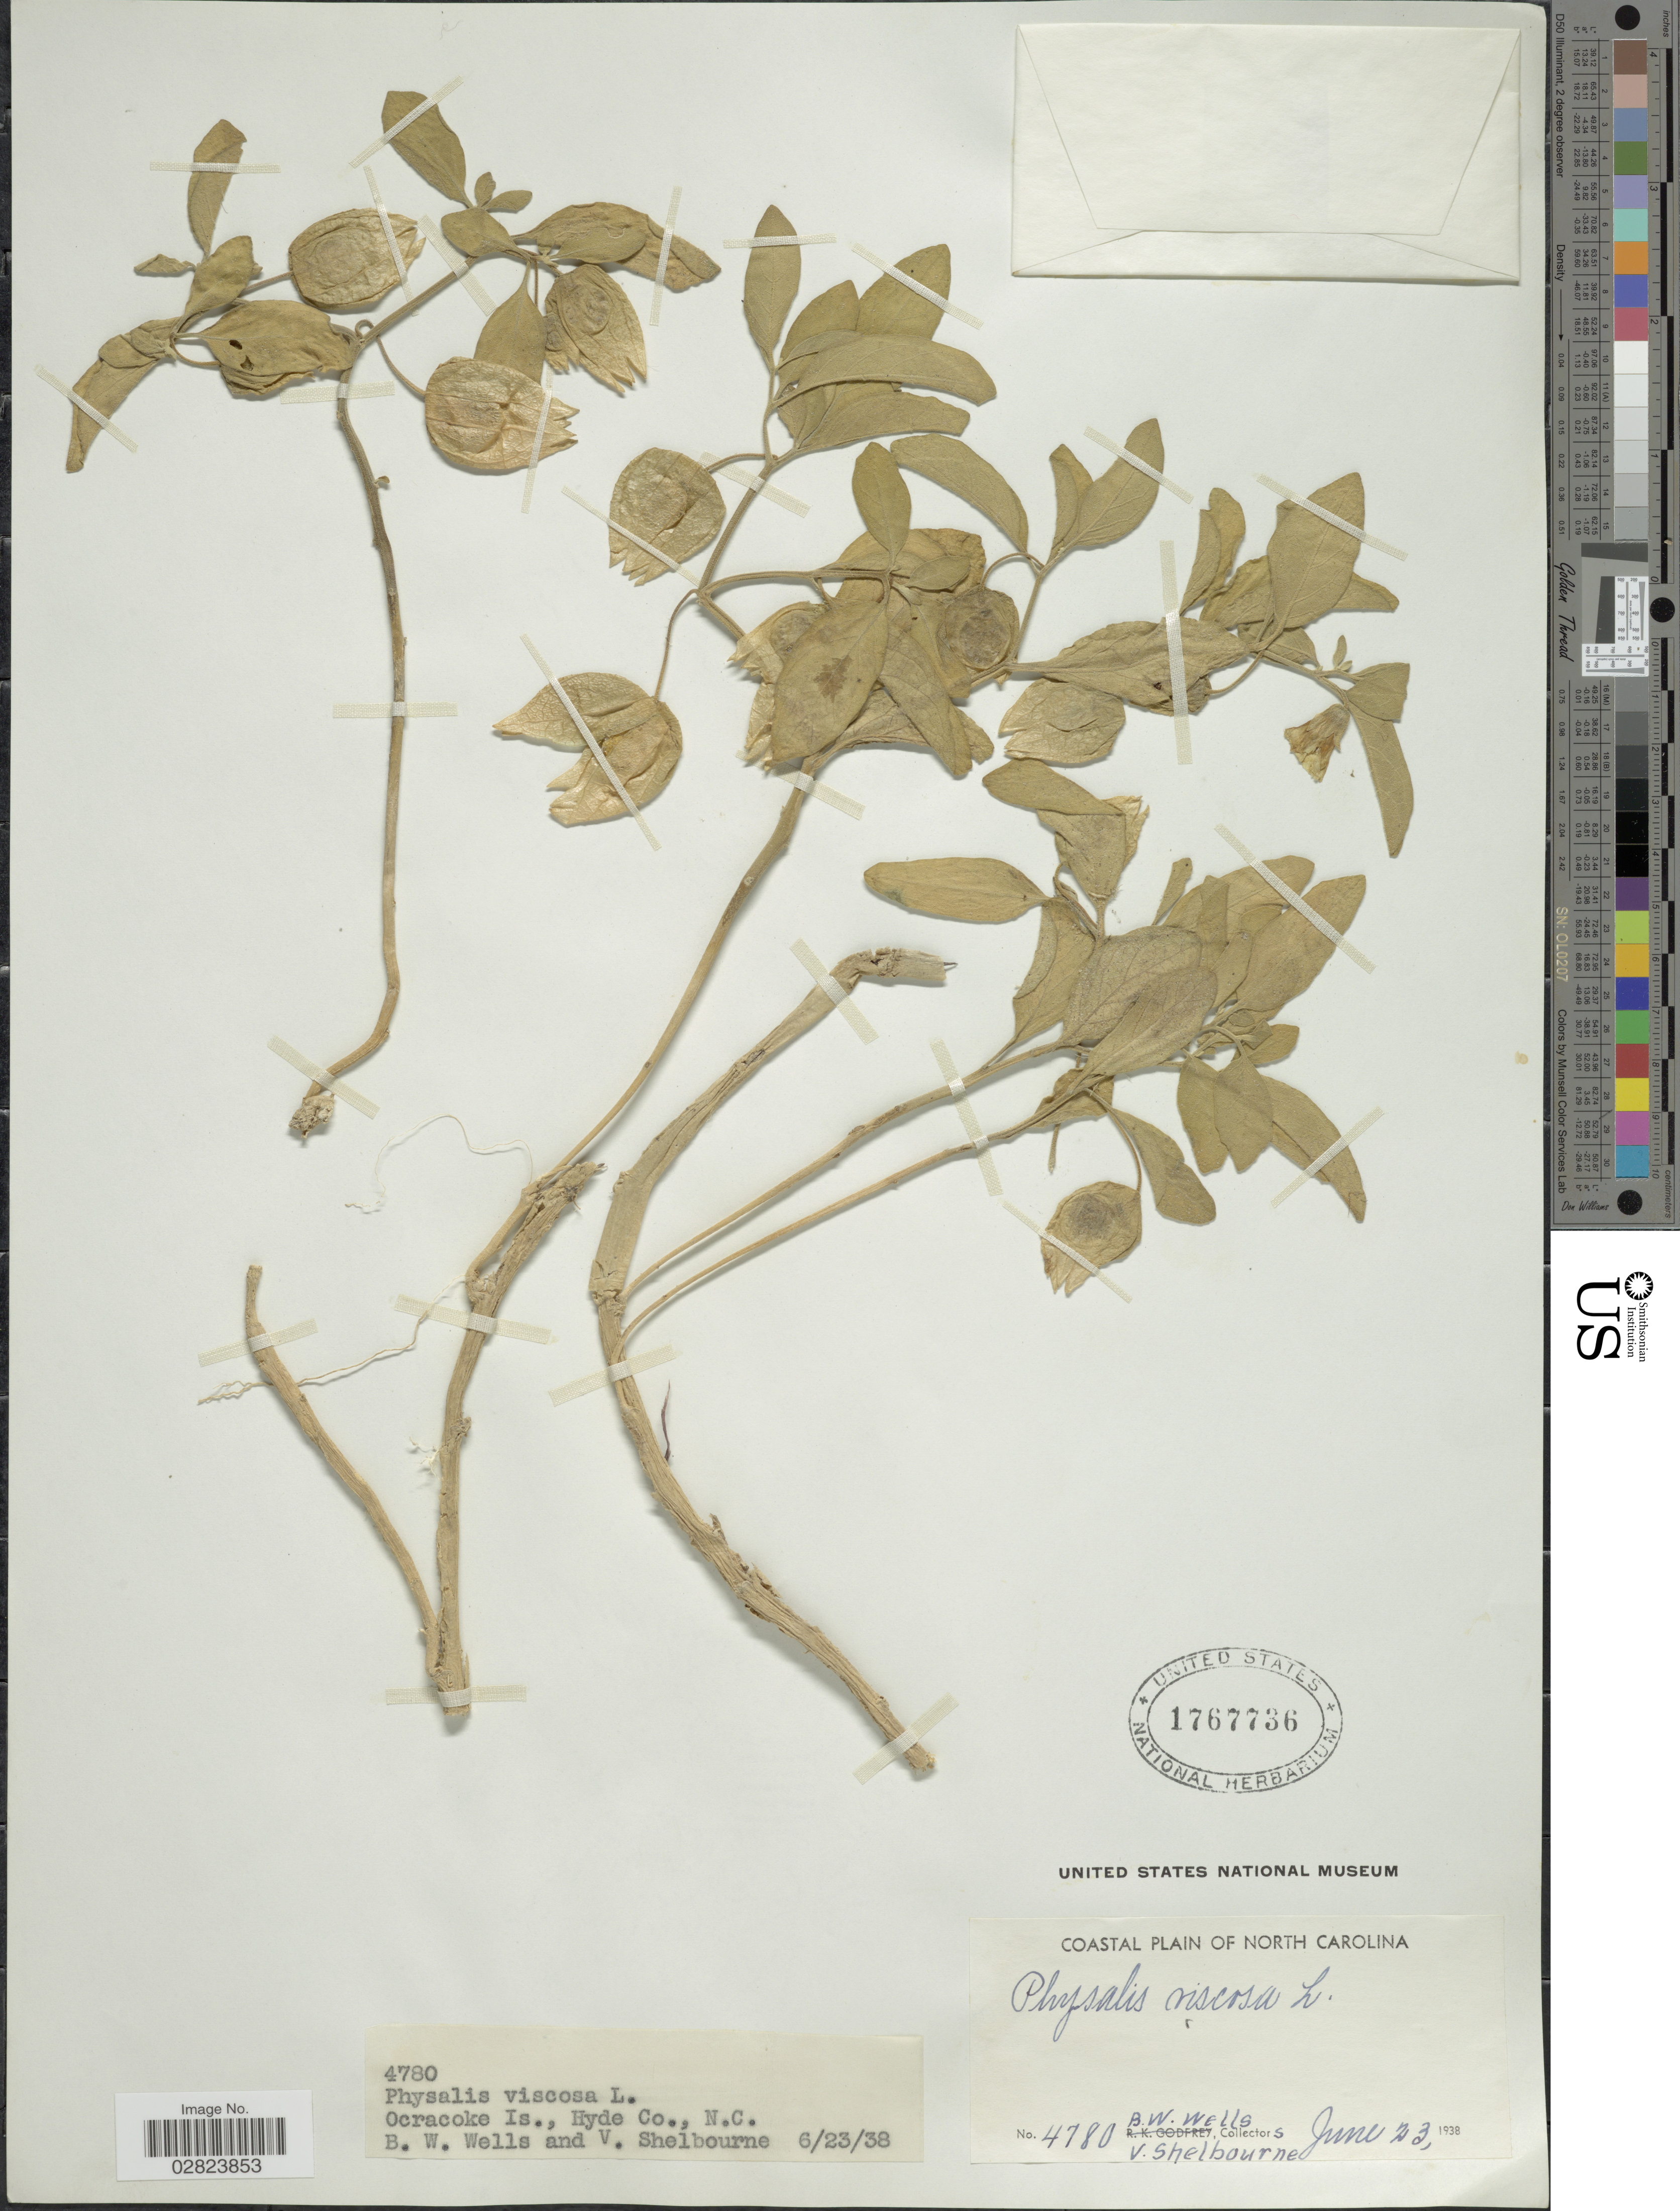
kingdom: Plantae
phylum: Tracheophyta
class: Magnoliopsida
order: Solanales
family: Solanaceae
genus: Physalis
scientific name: Physalis maritima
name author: M.A. Curtis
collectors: B. Wells & V. Shelbourne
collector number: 4780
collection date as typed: Transcribed d/m/y: 23/6/38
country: United States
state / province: North Carolina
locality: Ocracoke Is., Hyde Co. Coastal Plain.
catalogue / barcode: US 1767736